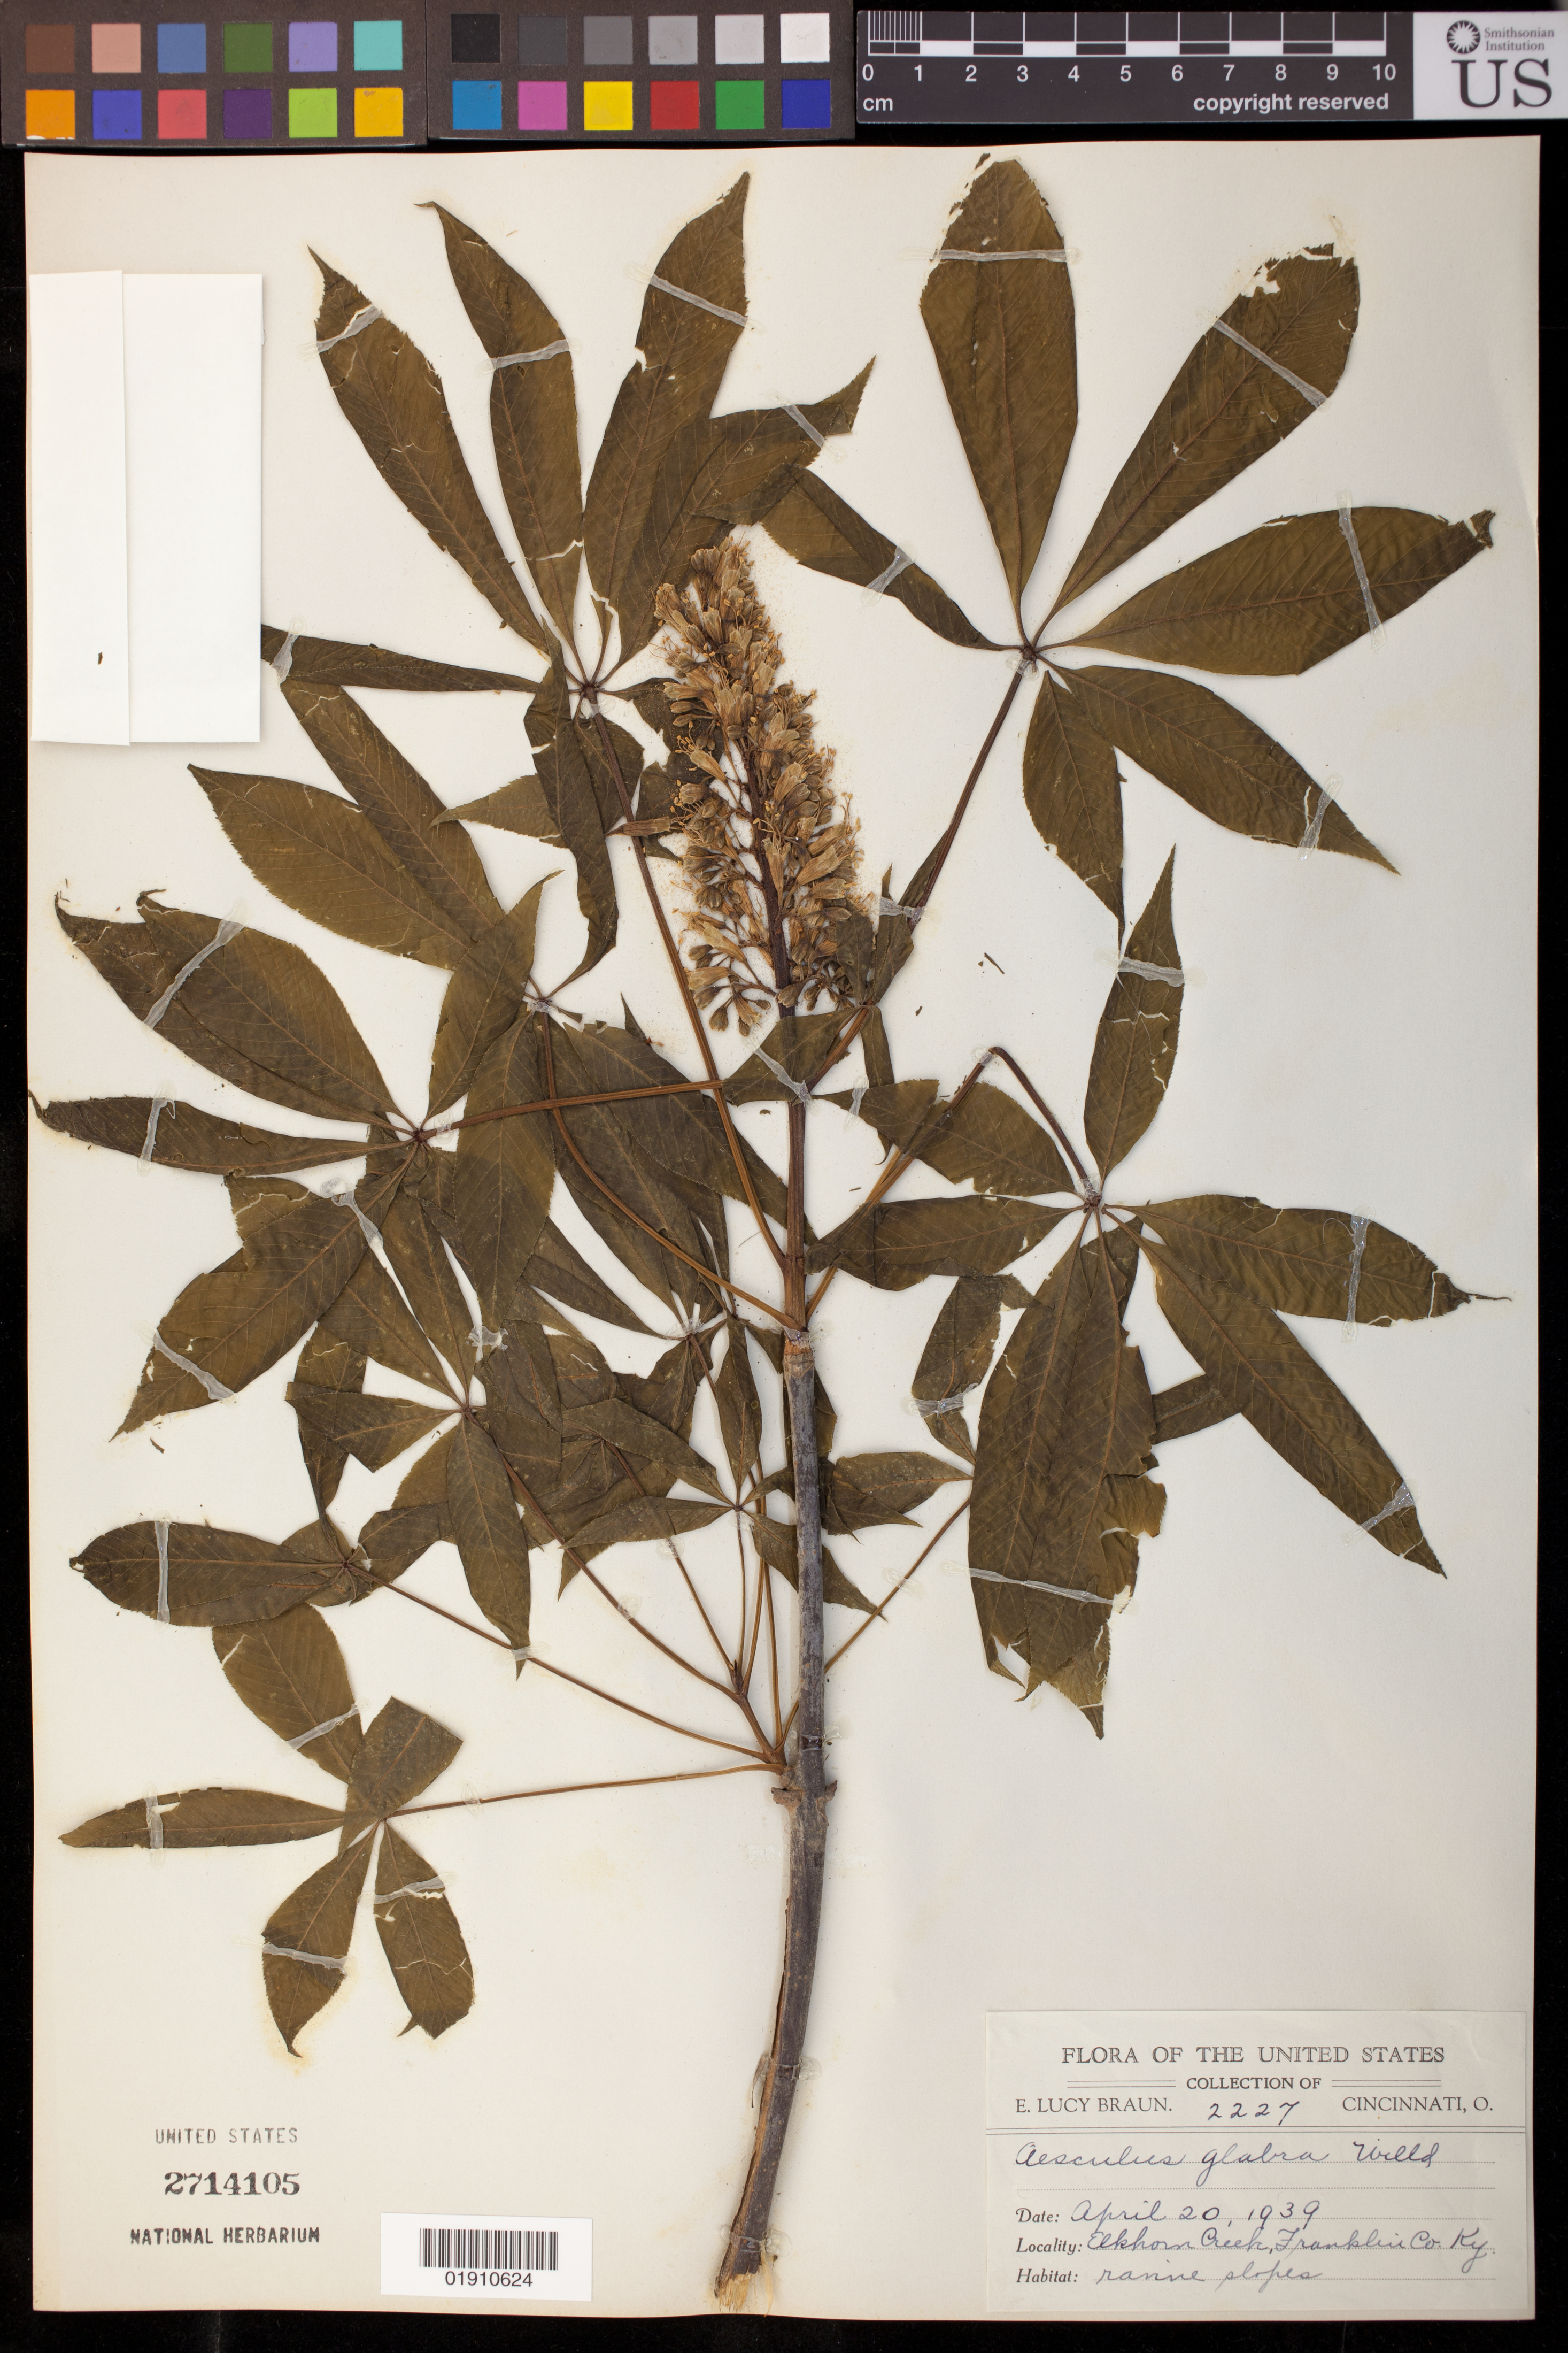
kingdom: Plantae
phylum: Tracheophyta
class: Magnoliopsida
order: Sapindales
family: Sapindaceae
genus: Aesculus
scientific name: Aesculus glabra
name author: Willd.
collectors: E. L. Braun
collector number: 2227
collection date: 1939-04-20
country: United States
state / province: Kentucky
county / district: Franklin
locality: Elkhorn Creek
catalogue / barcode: US 2714105